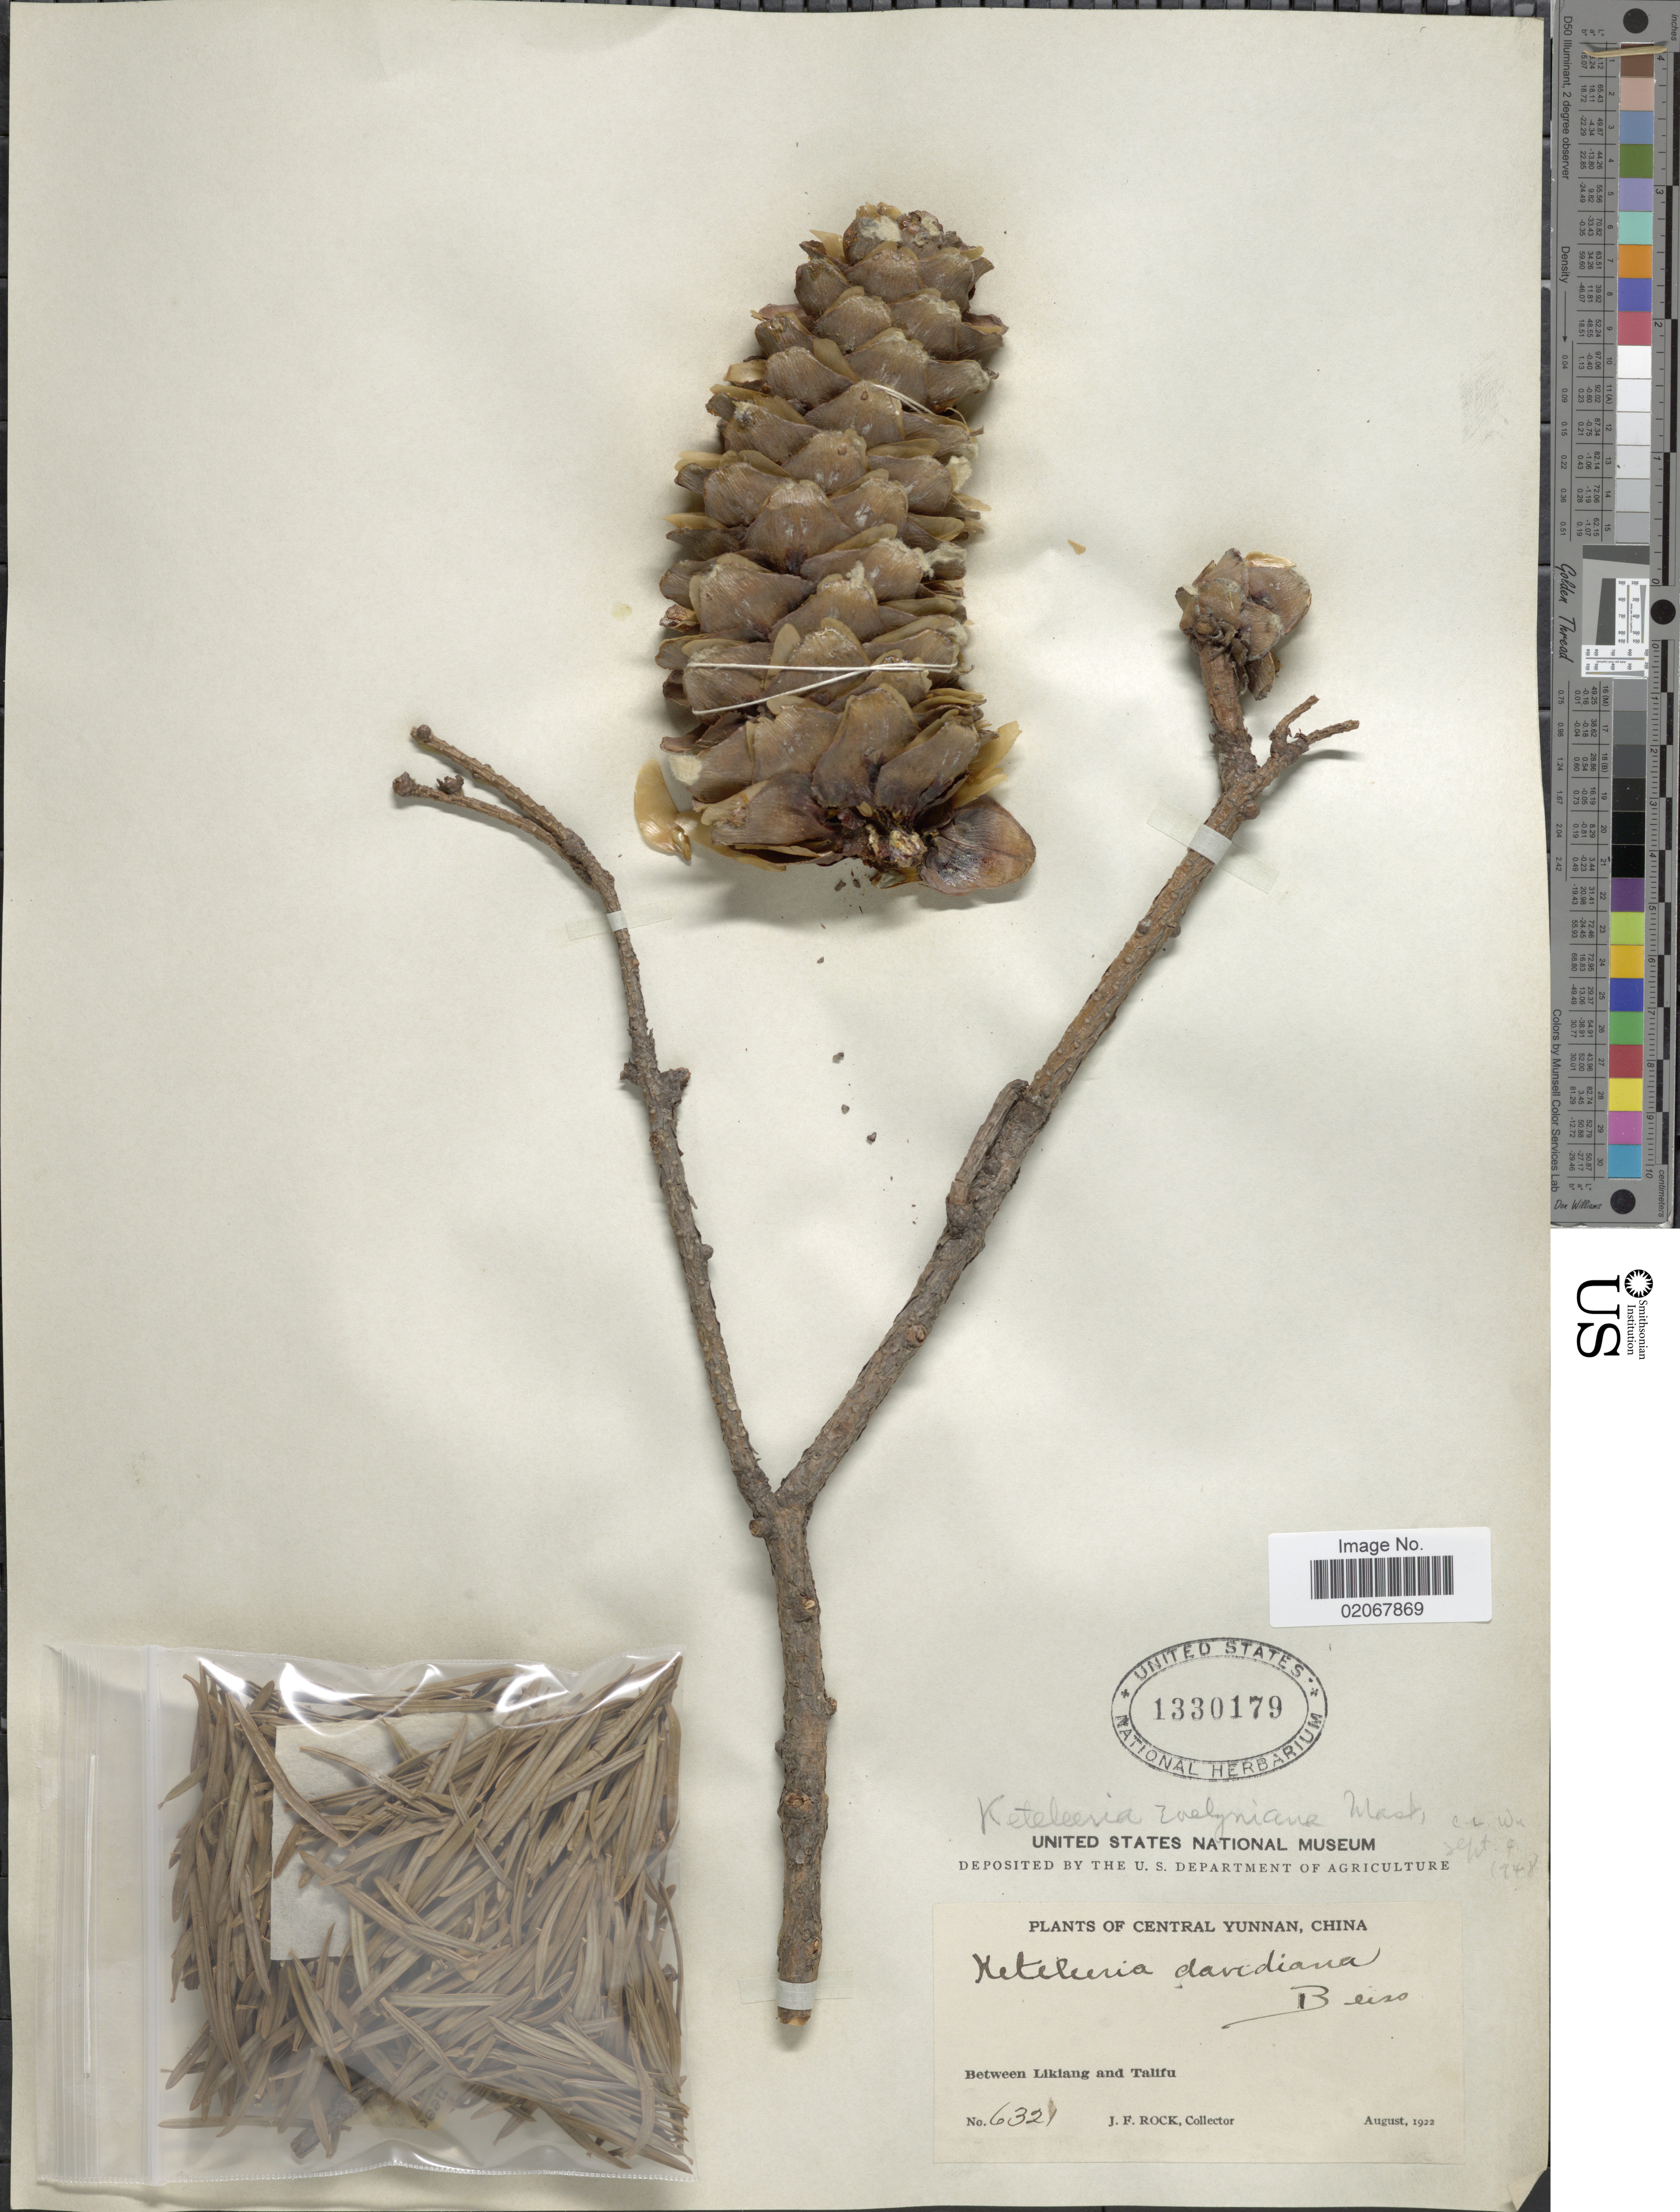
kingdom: Plantae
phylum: Tracheophyta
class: Pinopsida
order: Pinales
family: Pinaceae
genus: Keteleeria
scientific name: Keteleeria evelyniana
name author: Mast.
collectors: J. Rock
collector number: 6321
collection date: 1922-08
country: China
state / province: Yunnan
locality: Central Yunnan, between Likiand and Talifu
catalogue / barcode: US 1330179